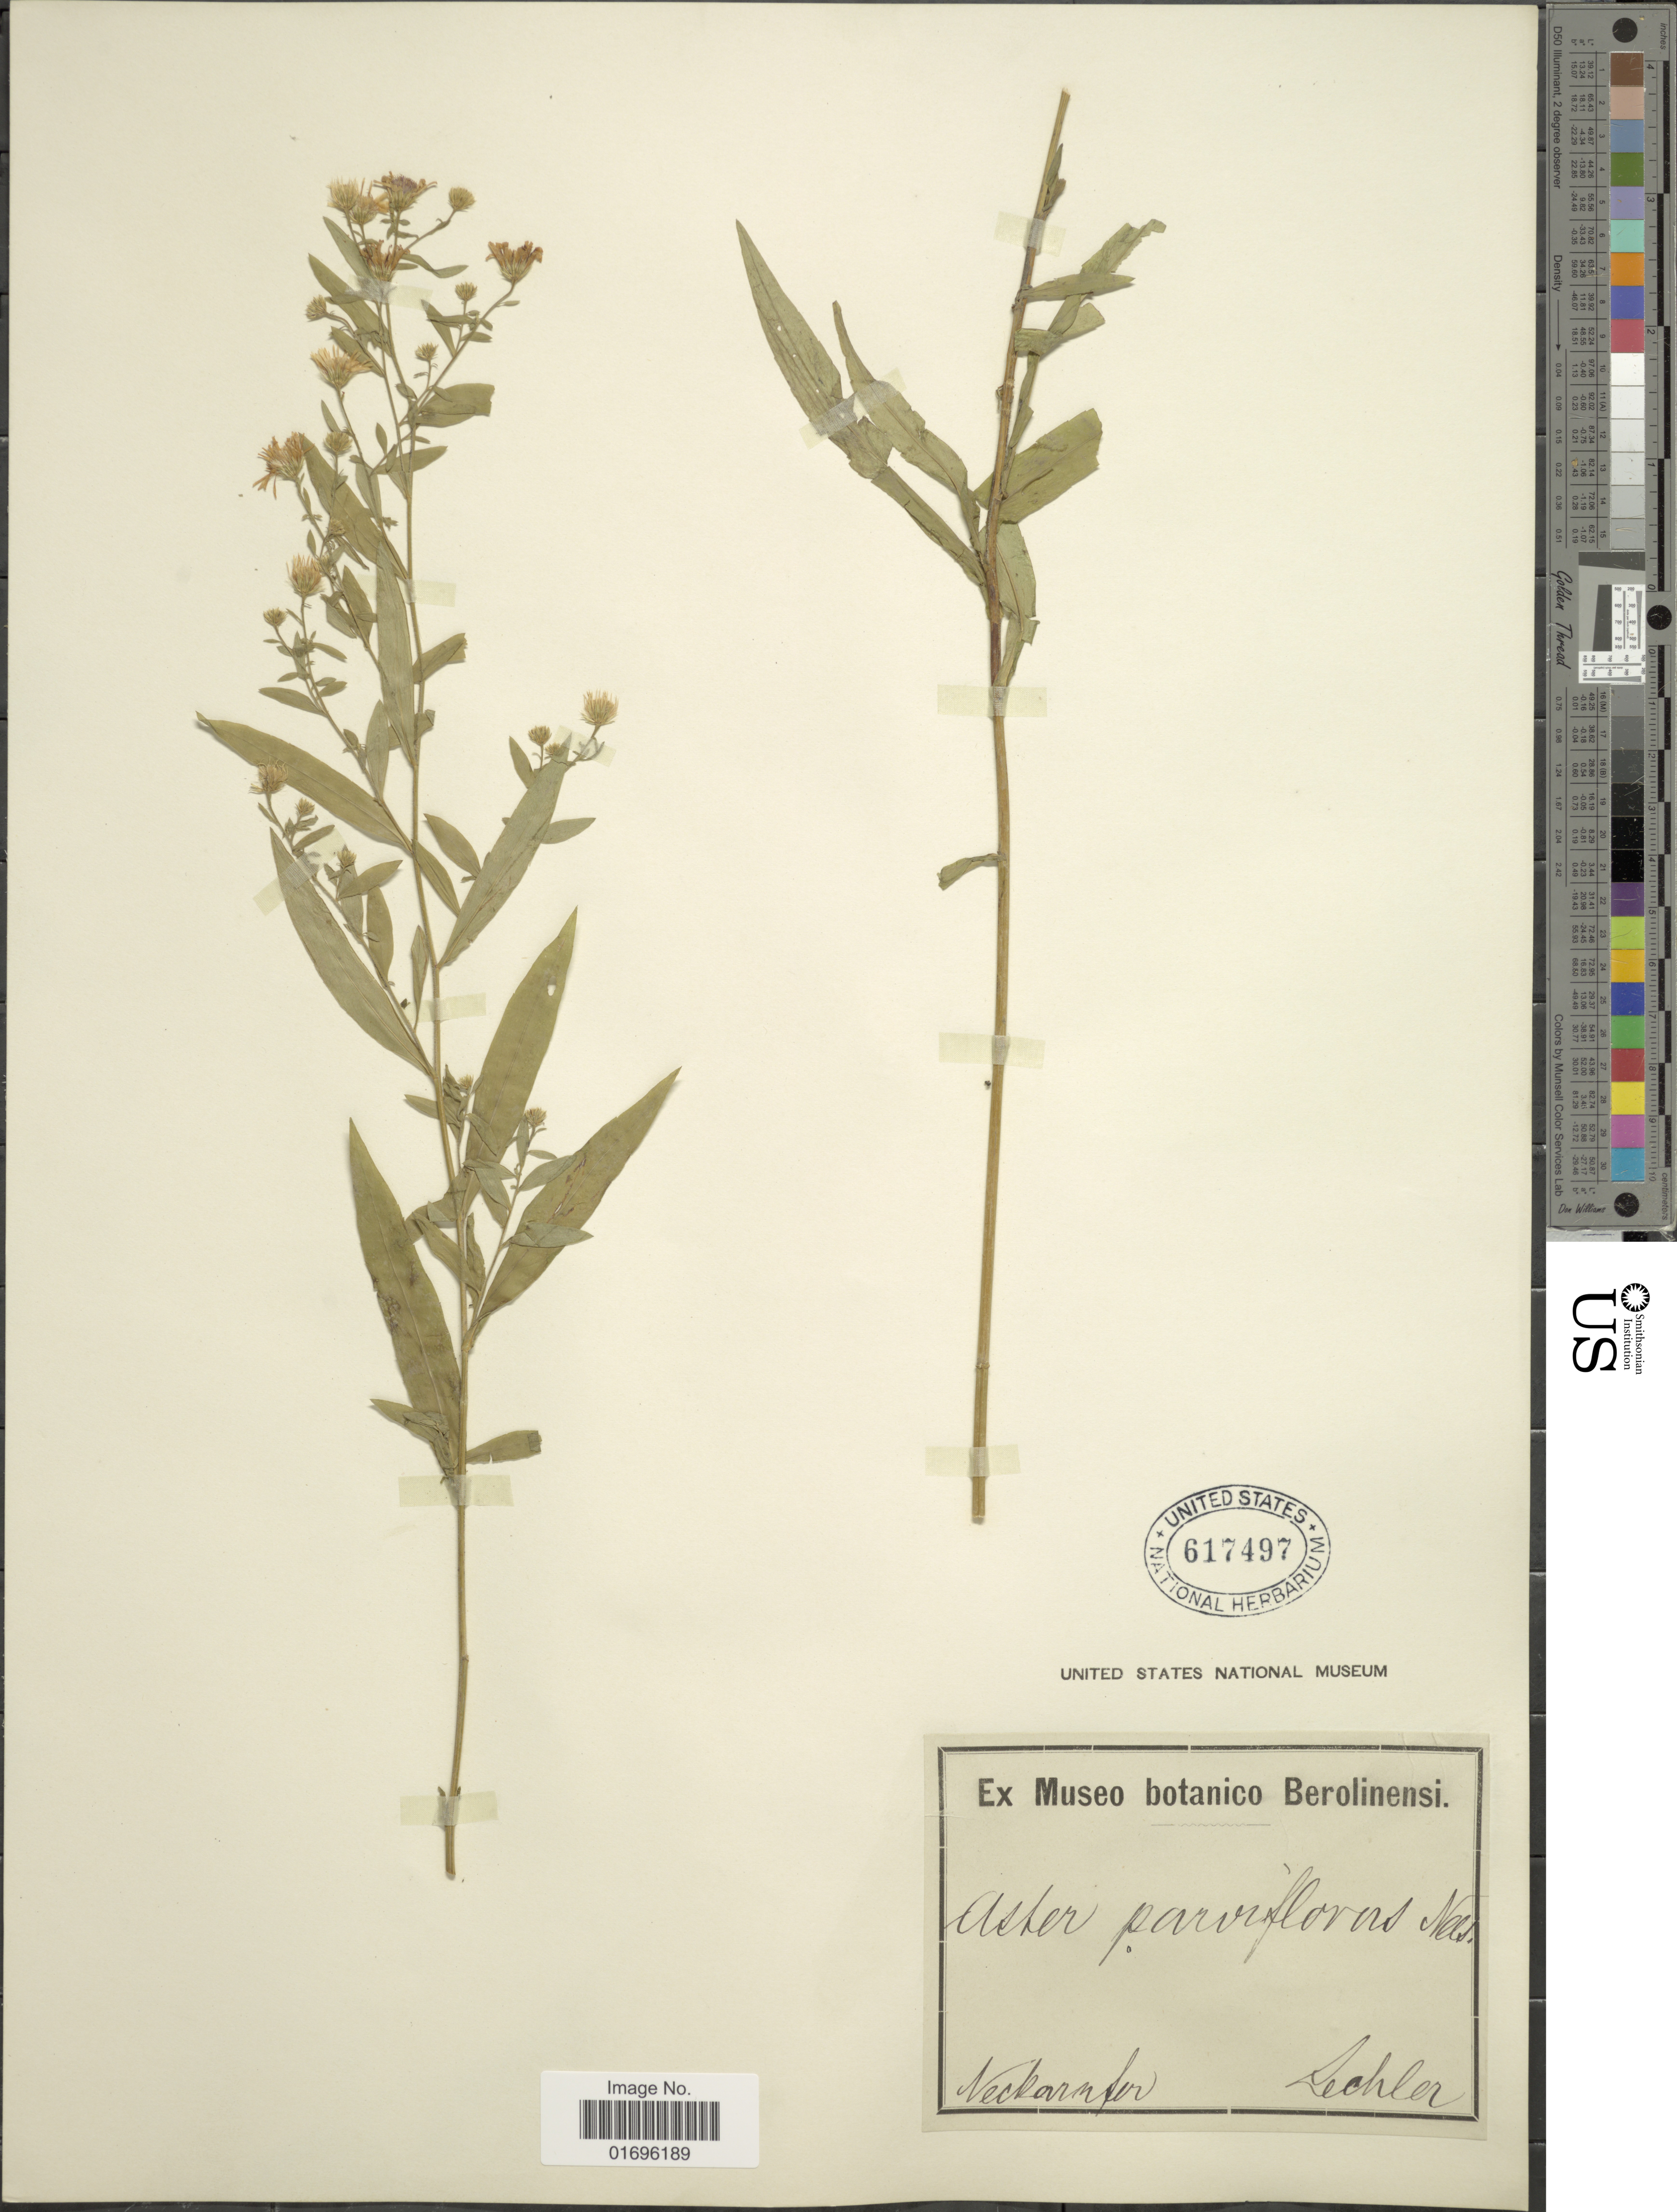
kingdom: Plantae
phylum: Tracheophyta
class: Magnoliopsida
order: Asterales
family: Asteraceae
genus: Aster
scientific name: Aster parviflorus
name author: Nees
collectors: -. Lechler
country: Germany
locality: Neckarnfer. [interpreted]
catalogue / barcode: US 617497